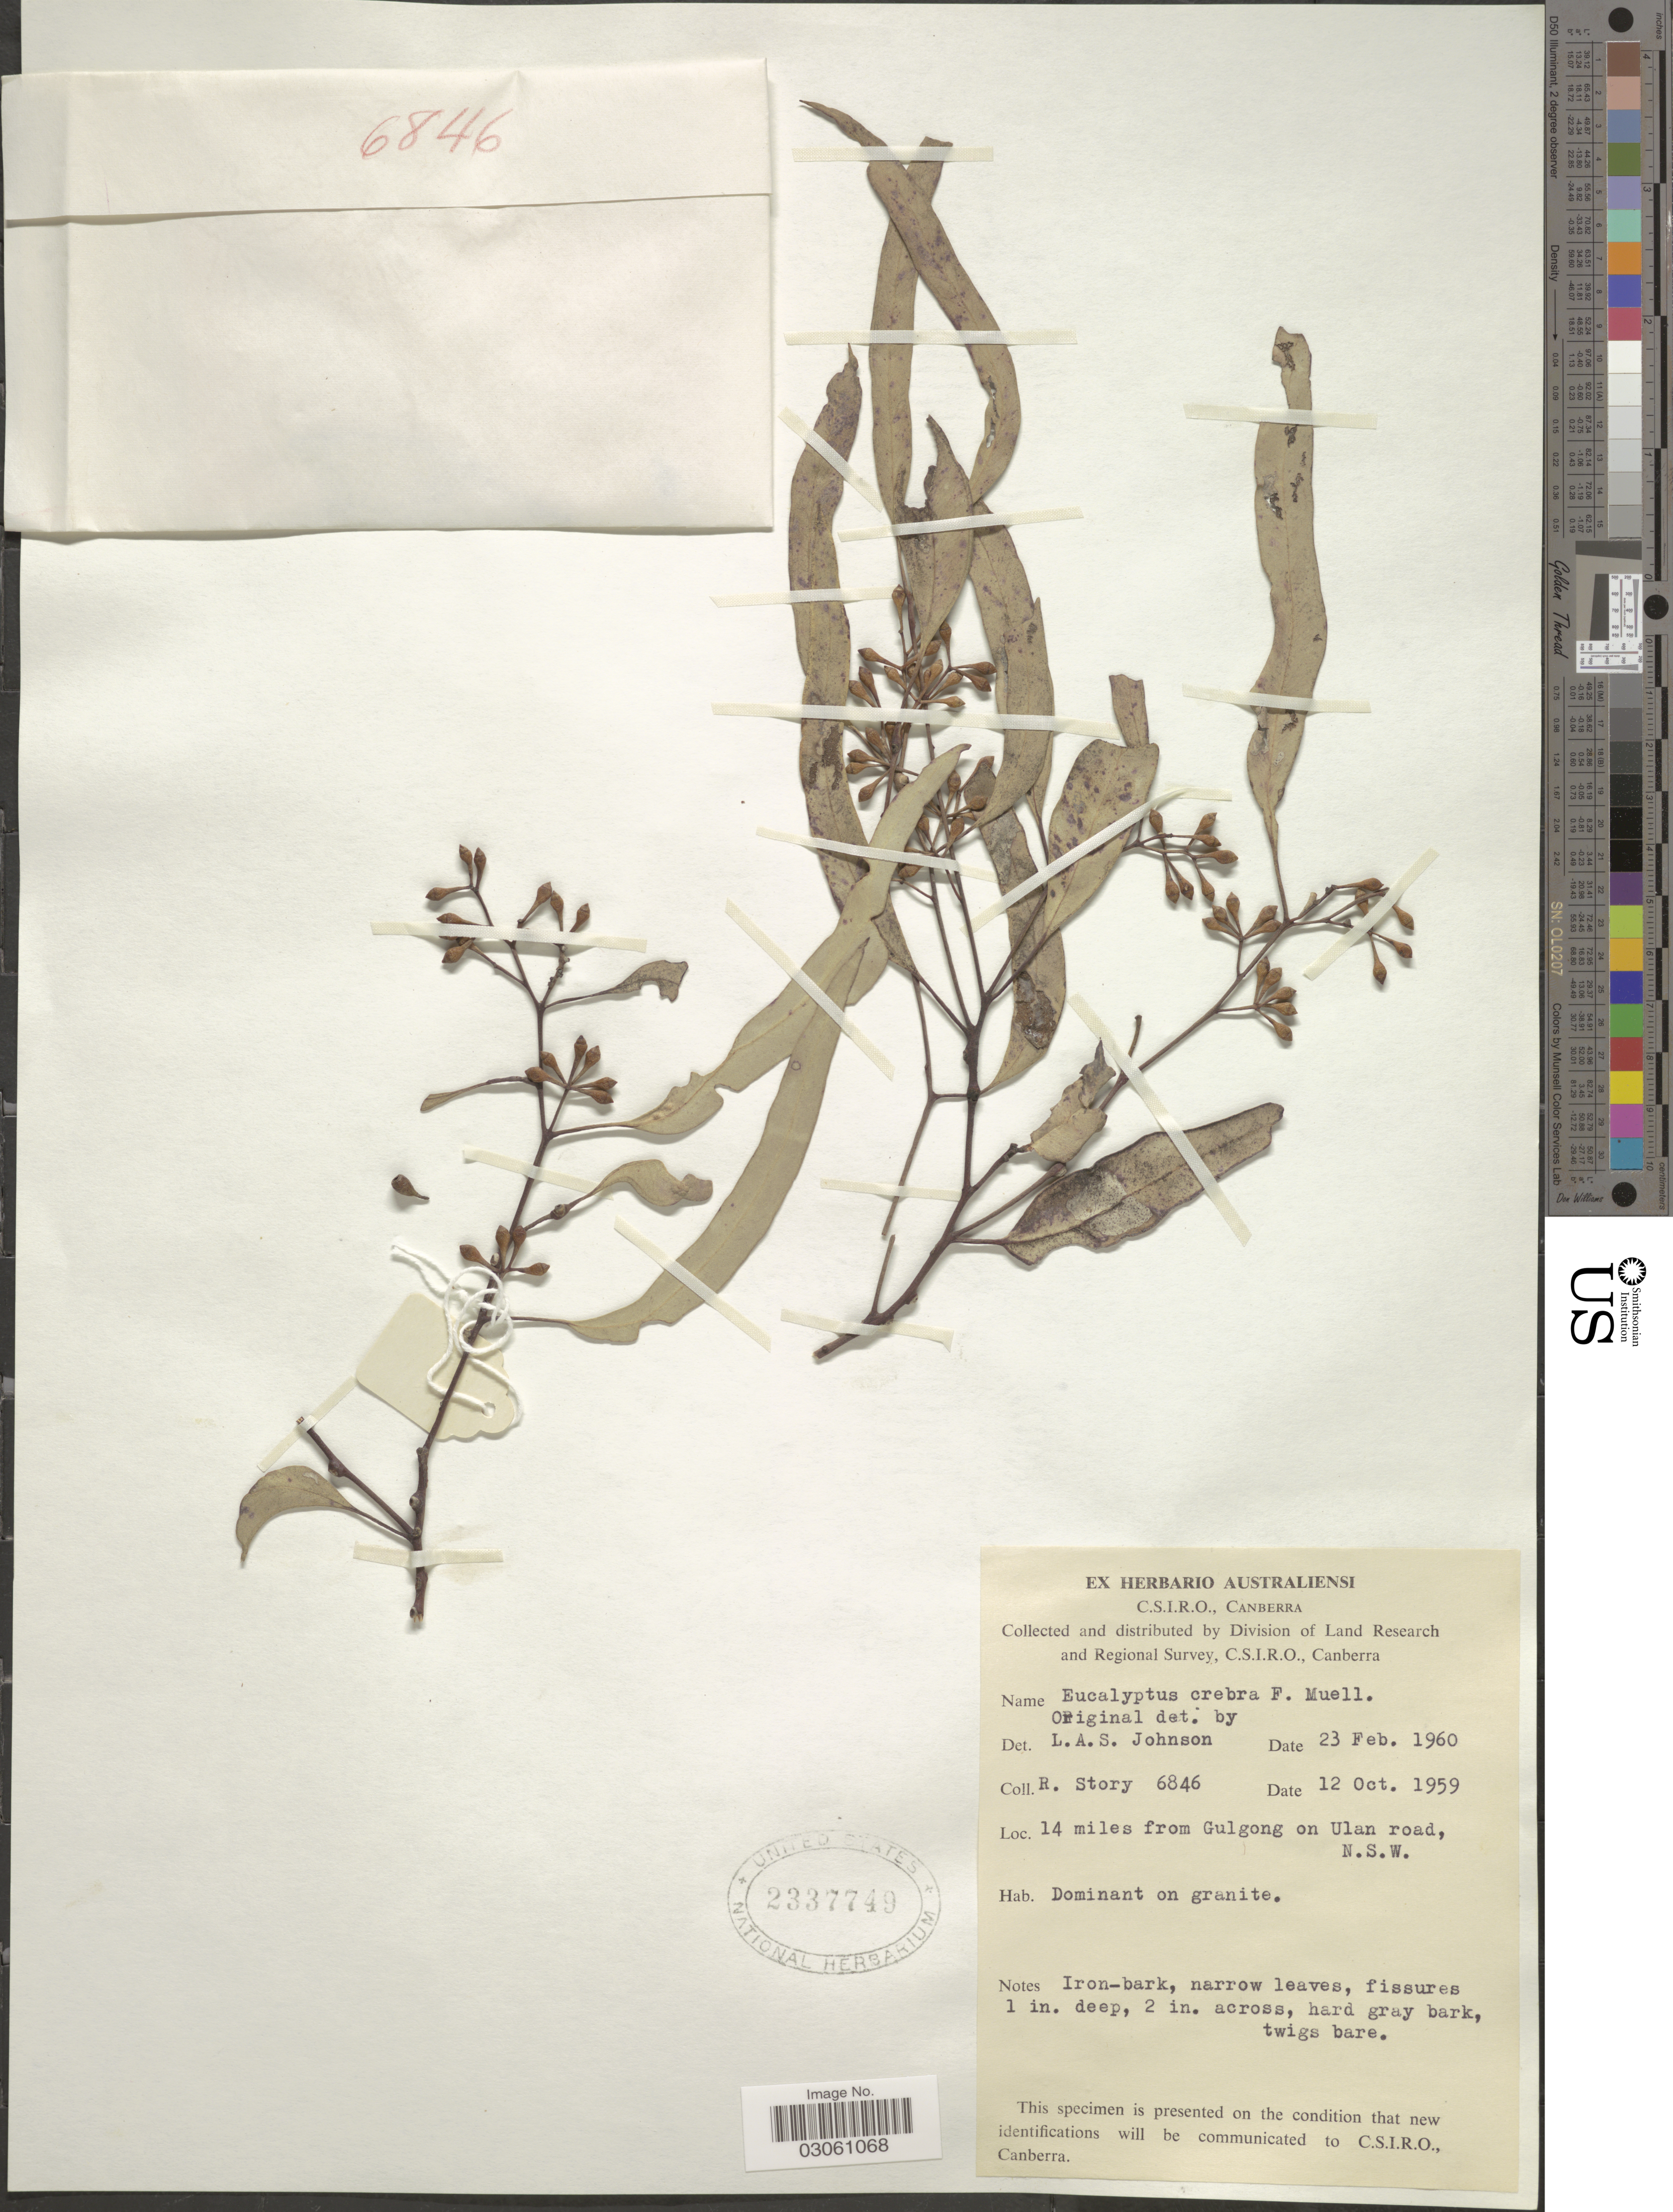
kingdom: Plantae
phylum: Tracheophyta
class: Magnoliopsida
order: Myrtales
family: Myrtaceae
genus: Eucalyptus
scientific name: Eucalyptus crebra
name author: F. Muell.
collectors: R. Story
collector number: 6846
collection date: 1959-10-12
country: Australia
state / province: New South Wales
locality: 14 miles from Gulgong on Ulan road.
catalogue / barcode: US 2337749